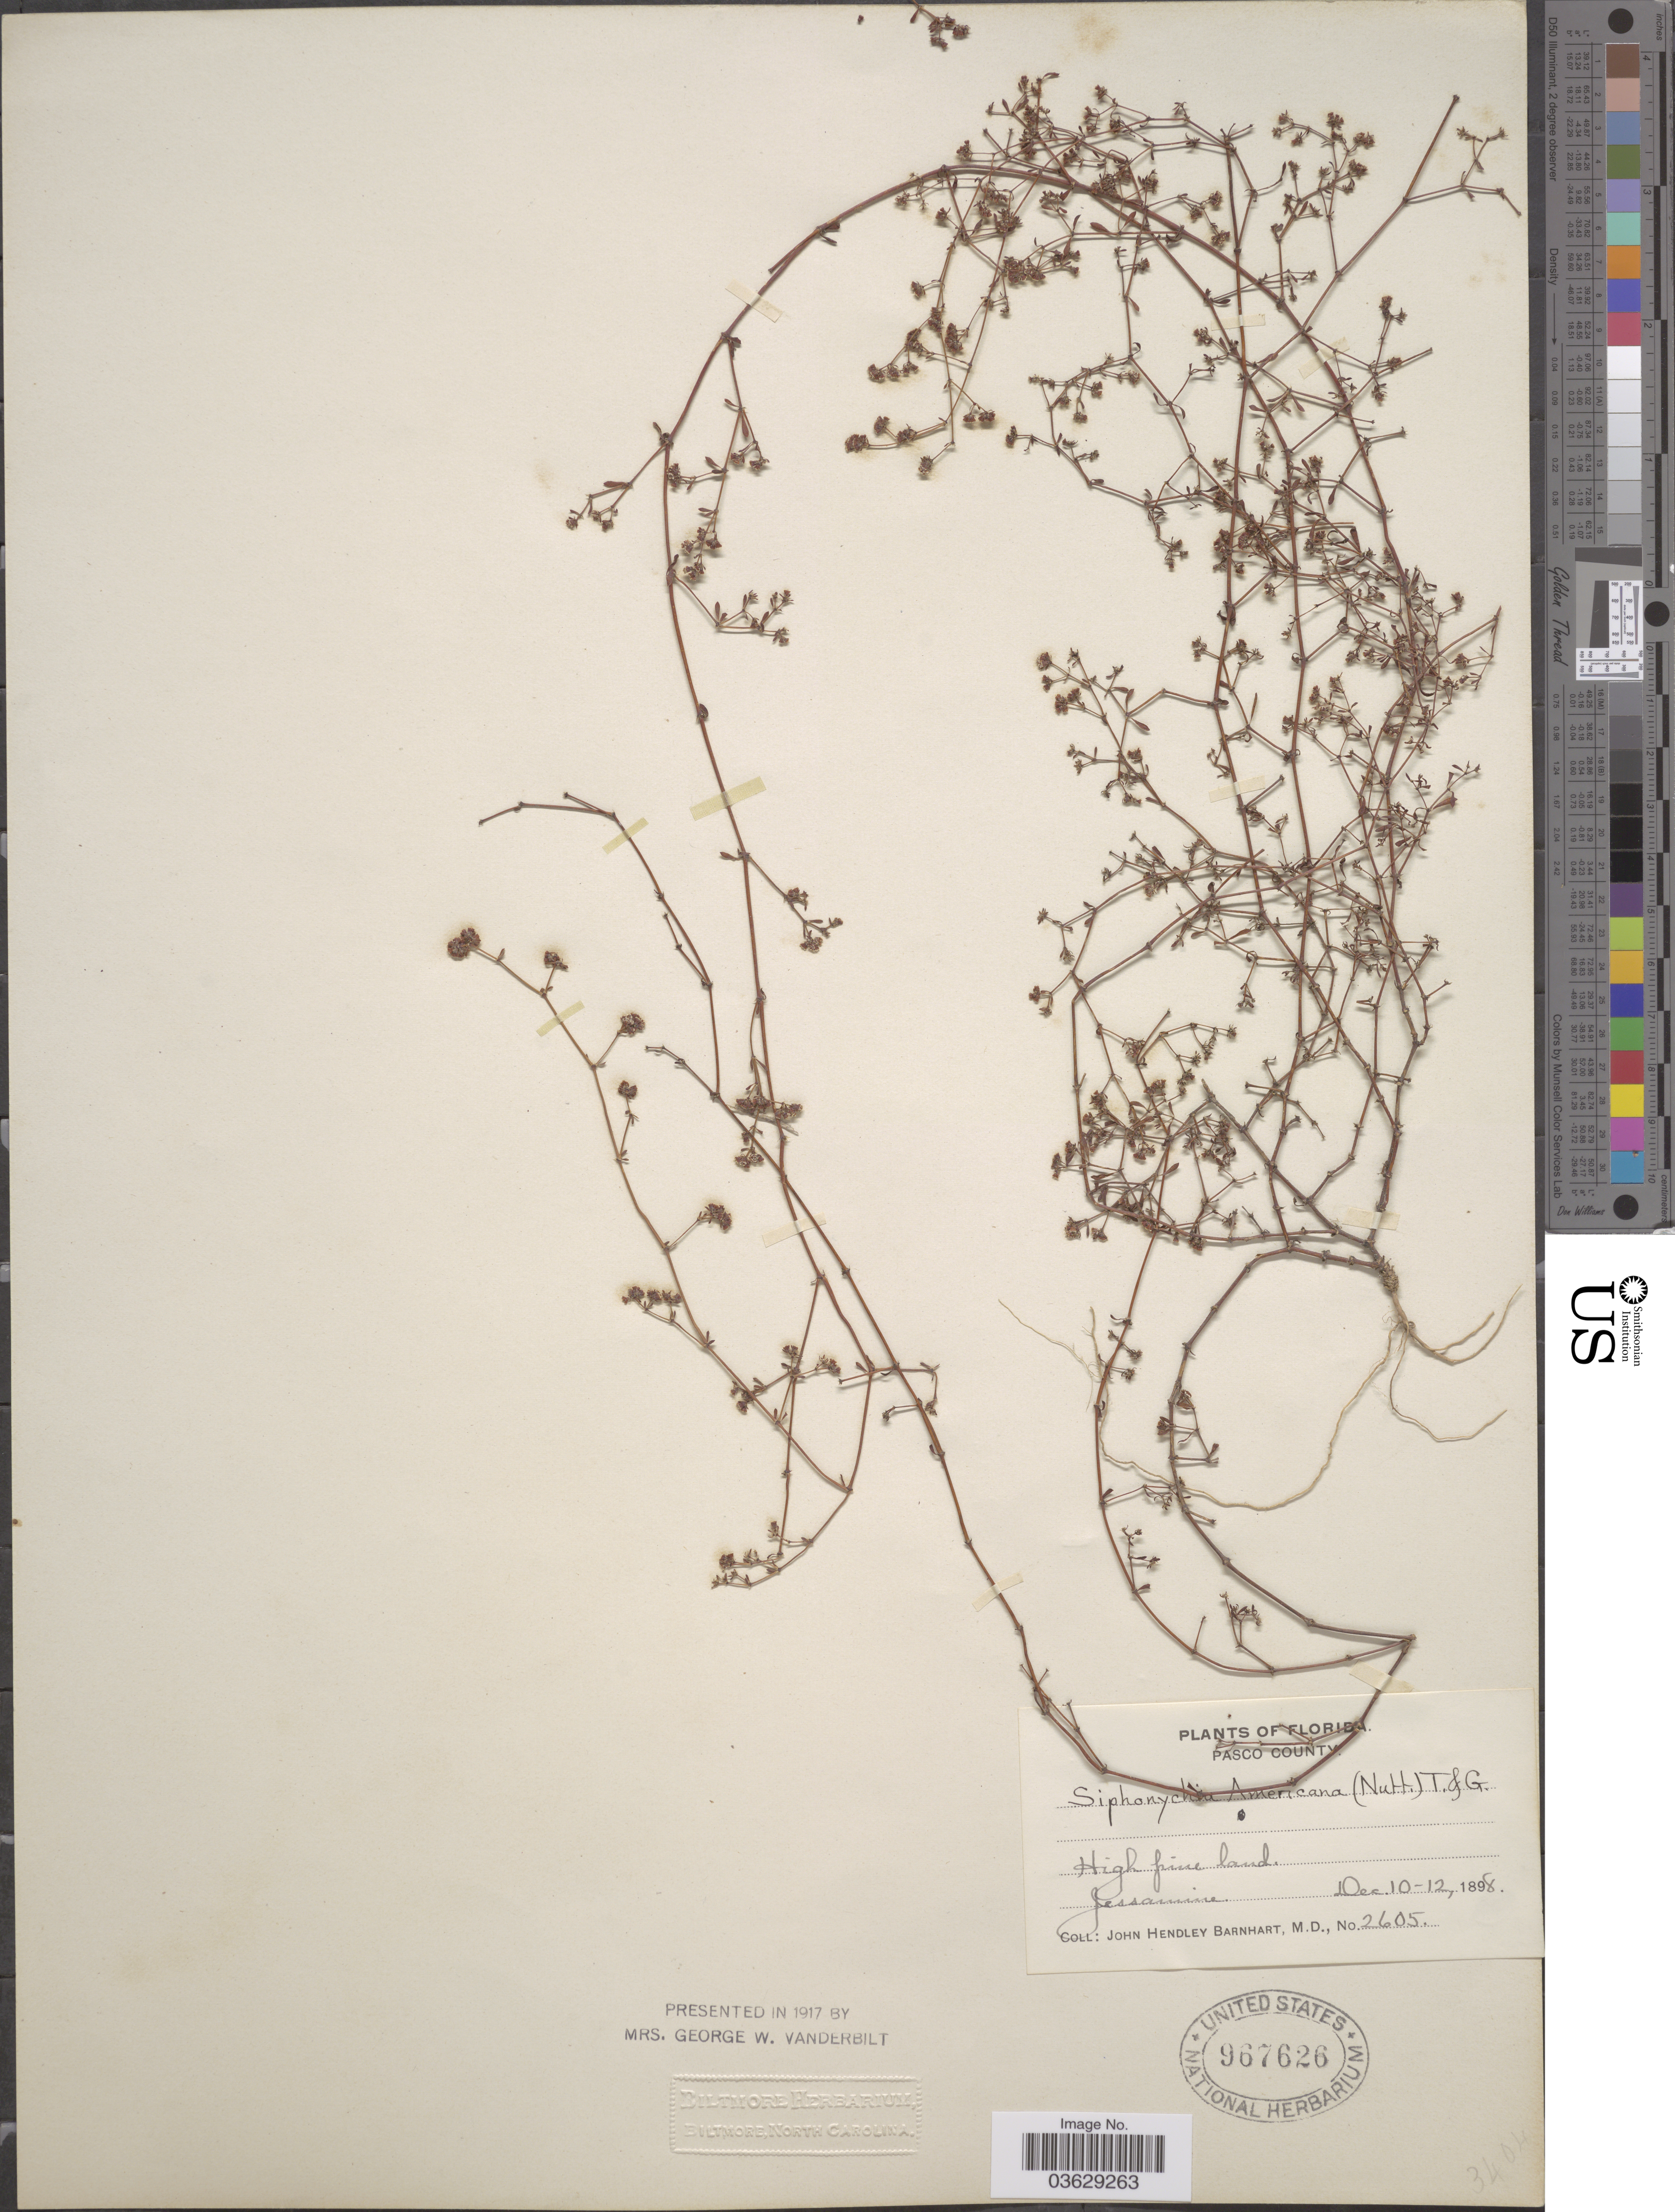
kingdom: Plantae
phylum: Tracheophyta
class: Magnoliopsida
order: Caryophyllales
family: Caryophyllaceae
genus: Paronychia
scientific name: Paronychia americana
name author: (Nutt.) Fenzl ex Walp.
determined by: Strong, Mark T., (BOT), Smithsonian Institution - National Museum of Natural History (UNITED STATES)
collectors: J. H. Barnhart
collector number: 2605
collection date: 1898-12-10/1898-12-12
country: United States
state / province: Florida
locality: Pasco County. High pine land. Jessamine.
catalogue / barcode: US 967626